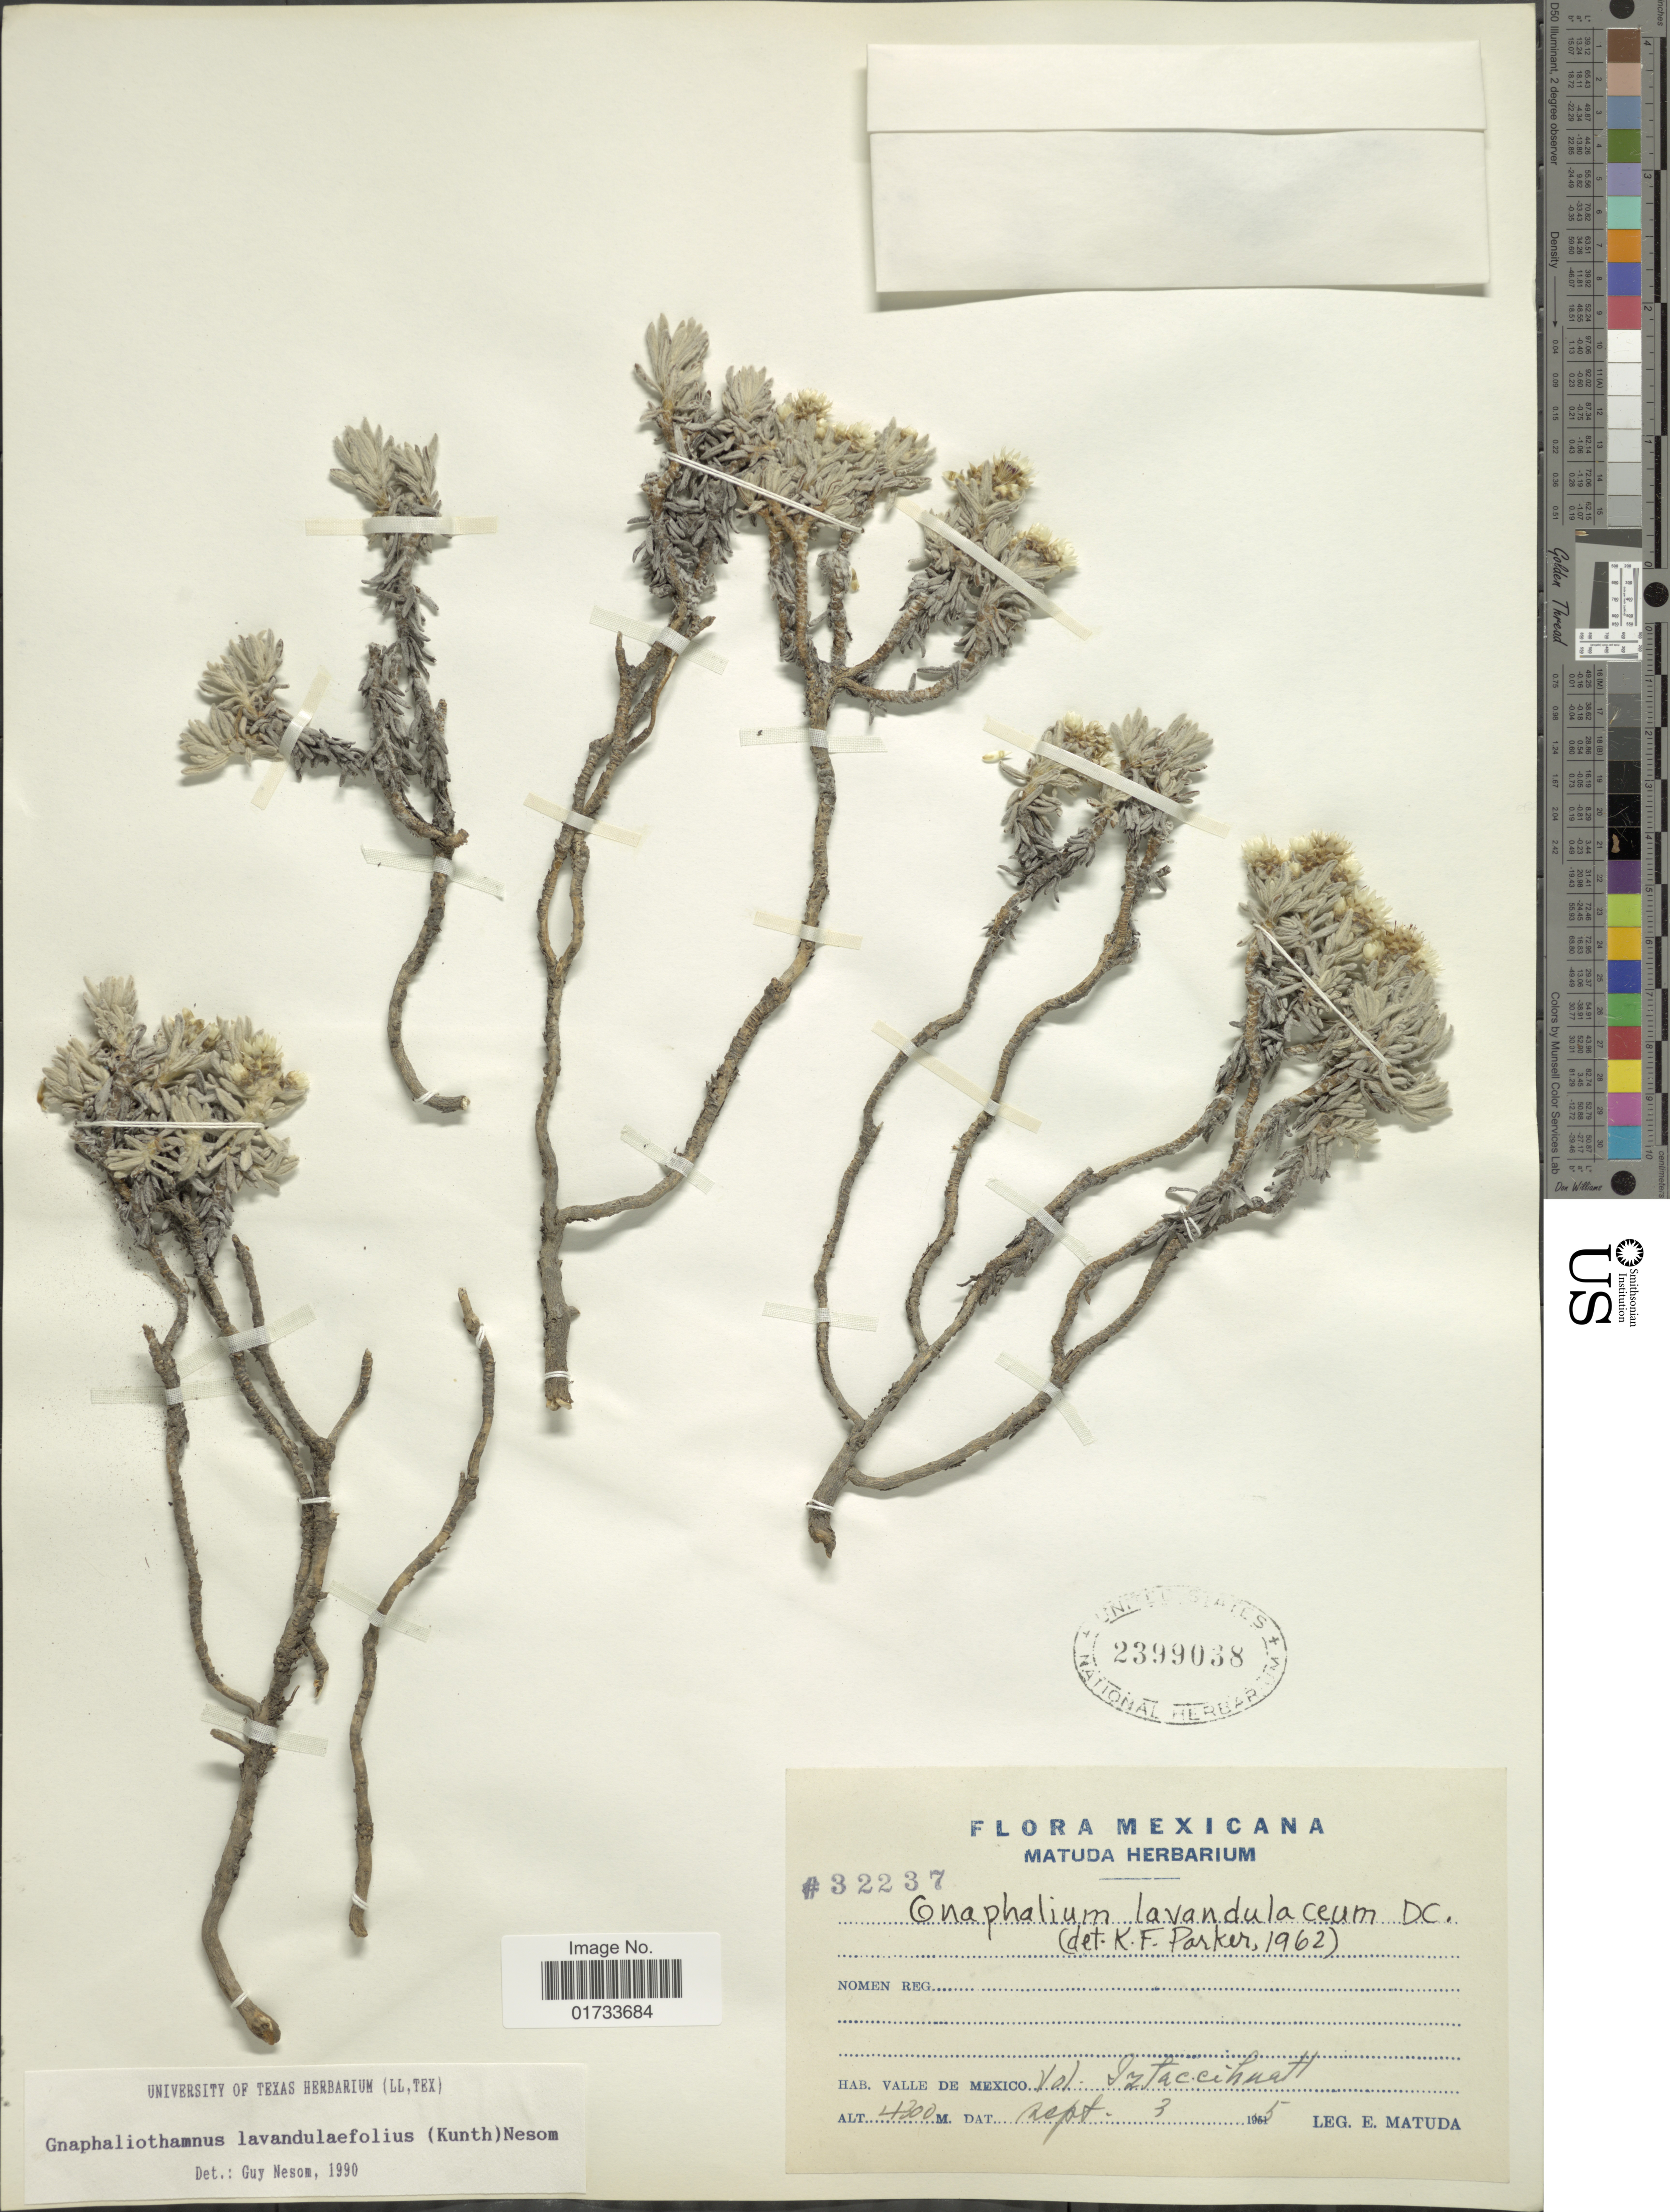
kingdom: Plantae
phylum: Tracheophyta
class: Magnoliopsida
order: Asterales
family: Asteraceae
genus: Chionolaena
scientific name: Chionolaena lavandulifolia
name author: (Kunth) Benth. & Hook.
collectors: E. Matuda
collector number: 32237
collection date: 1955-09-03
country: Mexico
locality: Valle de Mexico Vol. Ixtaccihuatl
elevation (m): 4300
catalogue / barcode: US 2399038